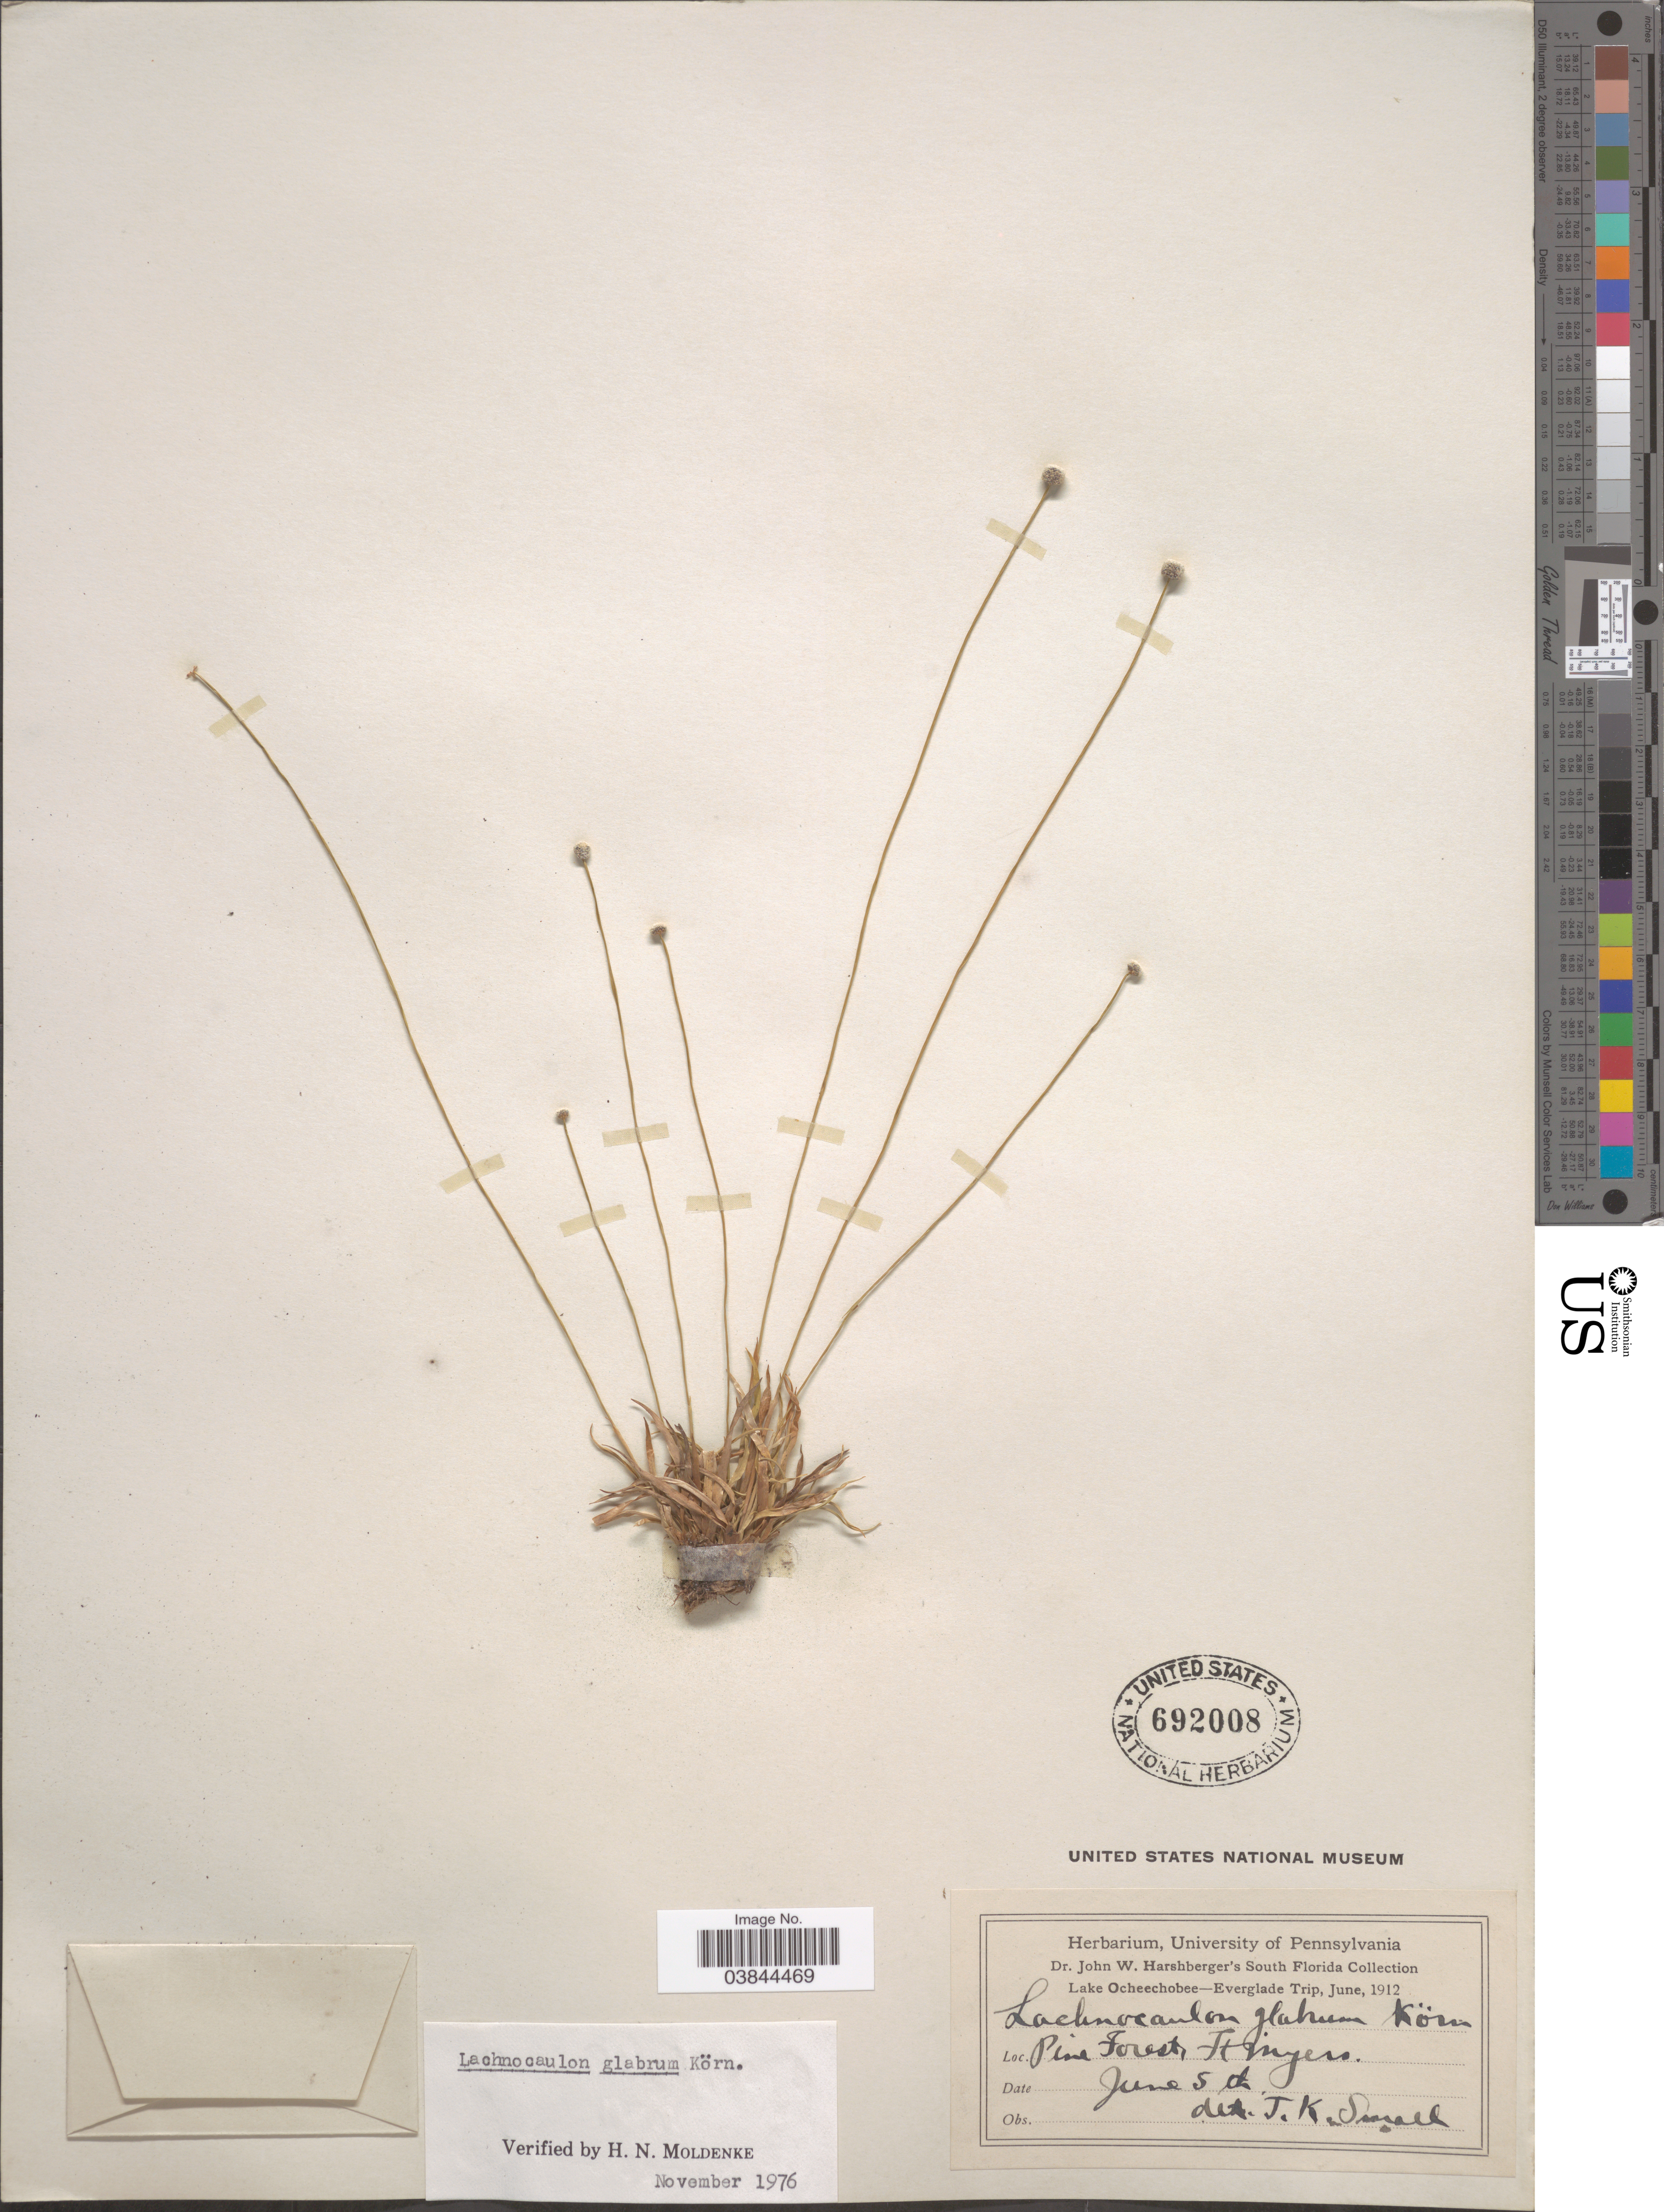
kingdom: Plantae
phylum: Tracheophyta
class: Liliopsida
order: Poales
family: Eriocaulaceae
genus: Lachnocaulon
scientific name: Lachnocaulon glabrum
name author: Körn.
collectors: J. W. Harshberger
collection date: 1912-06-05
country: United States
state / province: Florida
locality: Lake Ocheechobee, Everglade Trip. Ft. Myers.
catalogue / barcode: US 692008